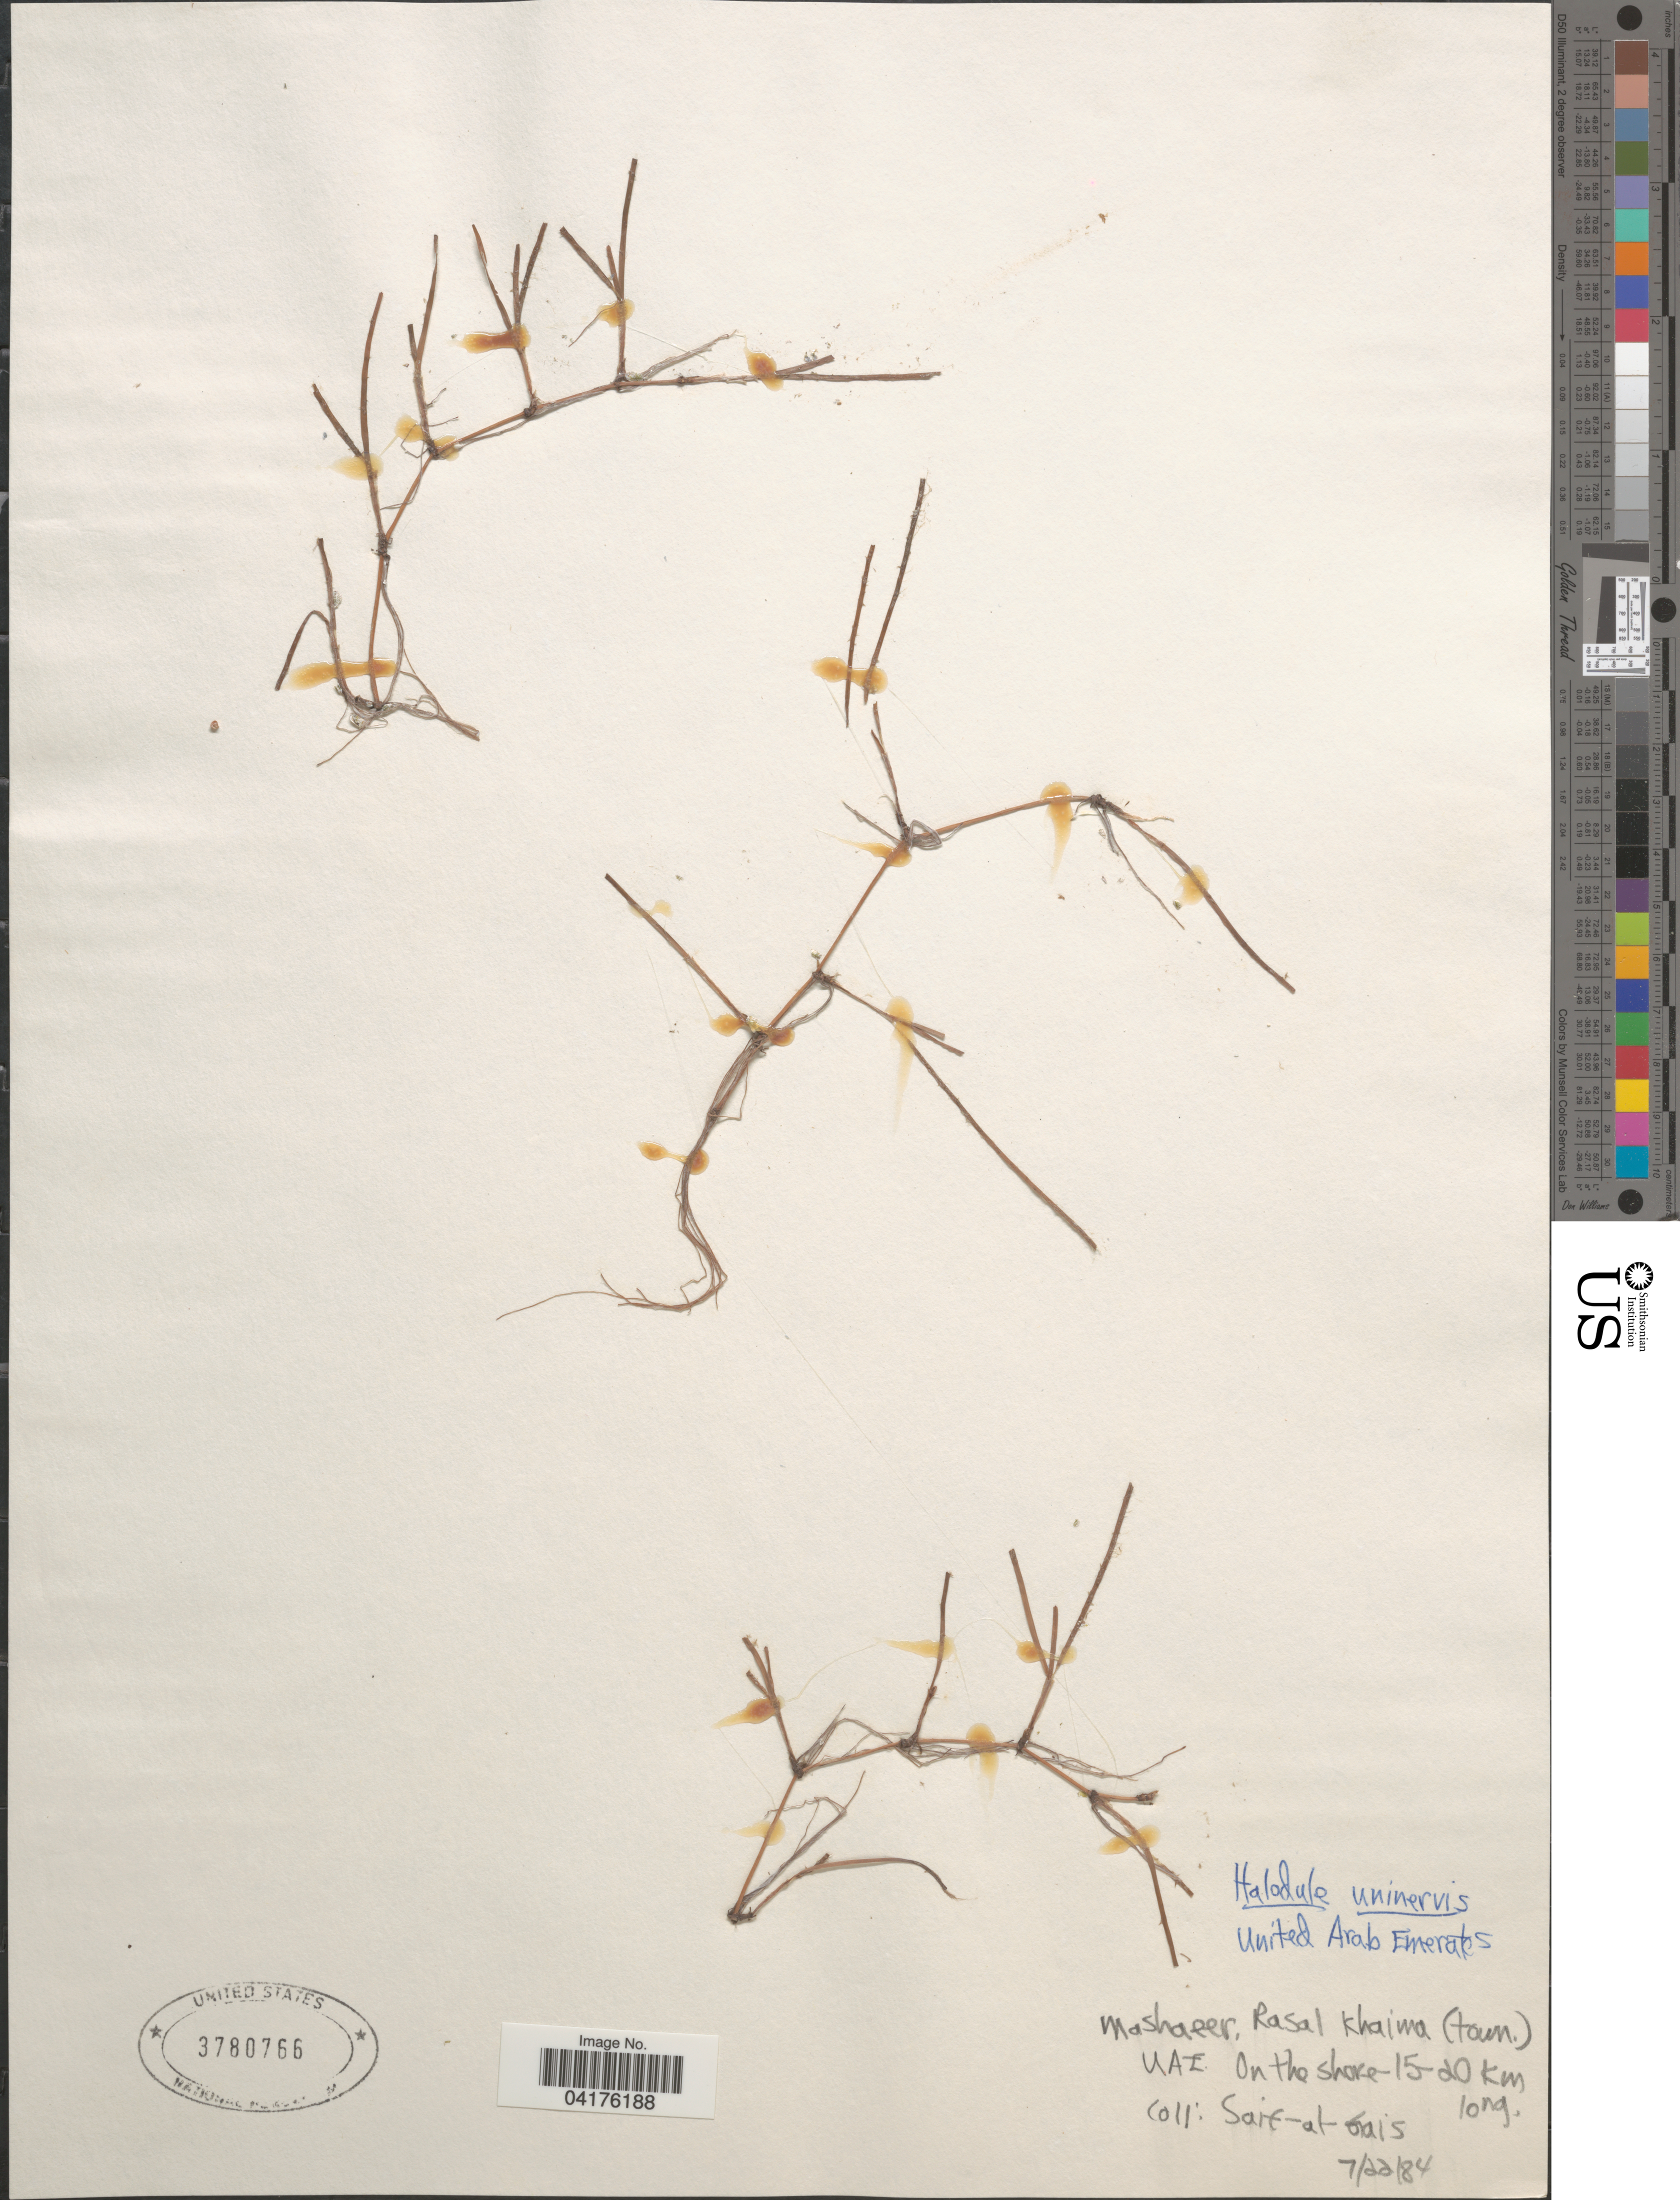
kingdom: Plantae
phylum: Tracheophyta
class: Liliopsida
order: Alismatales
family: Cymodoceaceae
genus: Halodule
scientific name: Halodule uninervis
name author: (Forssk.) Asch.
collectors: Saif-al-Gais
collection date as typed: Transcribed d/m/y: 22/7/84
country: United Arab Emirates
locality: United Arab Emerates. Mashaeer, Rasal Khaima (town.) On the shore 15-20 Km long.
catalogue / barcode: US 3780766